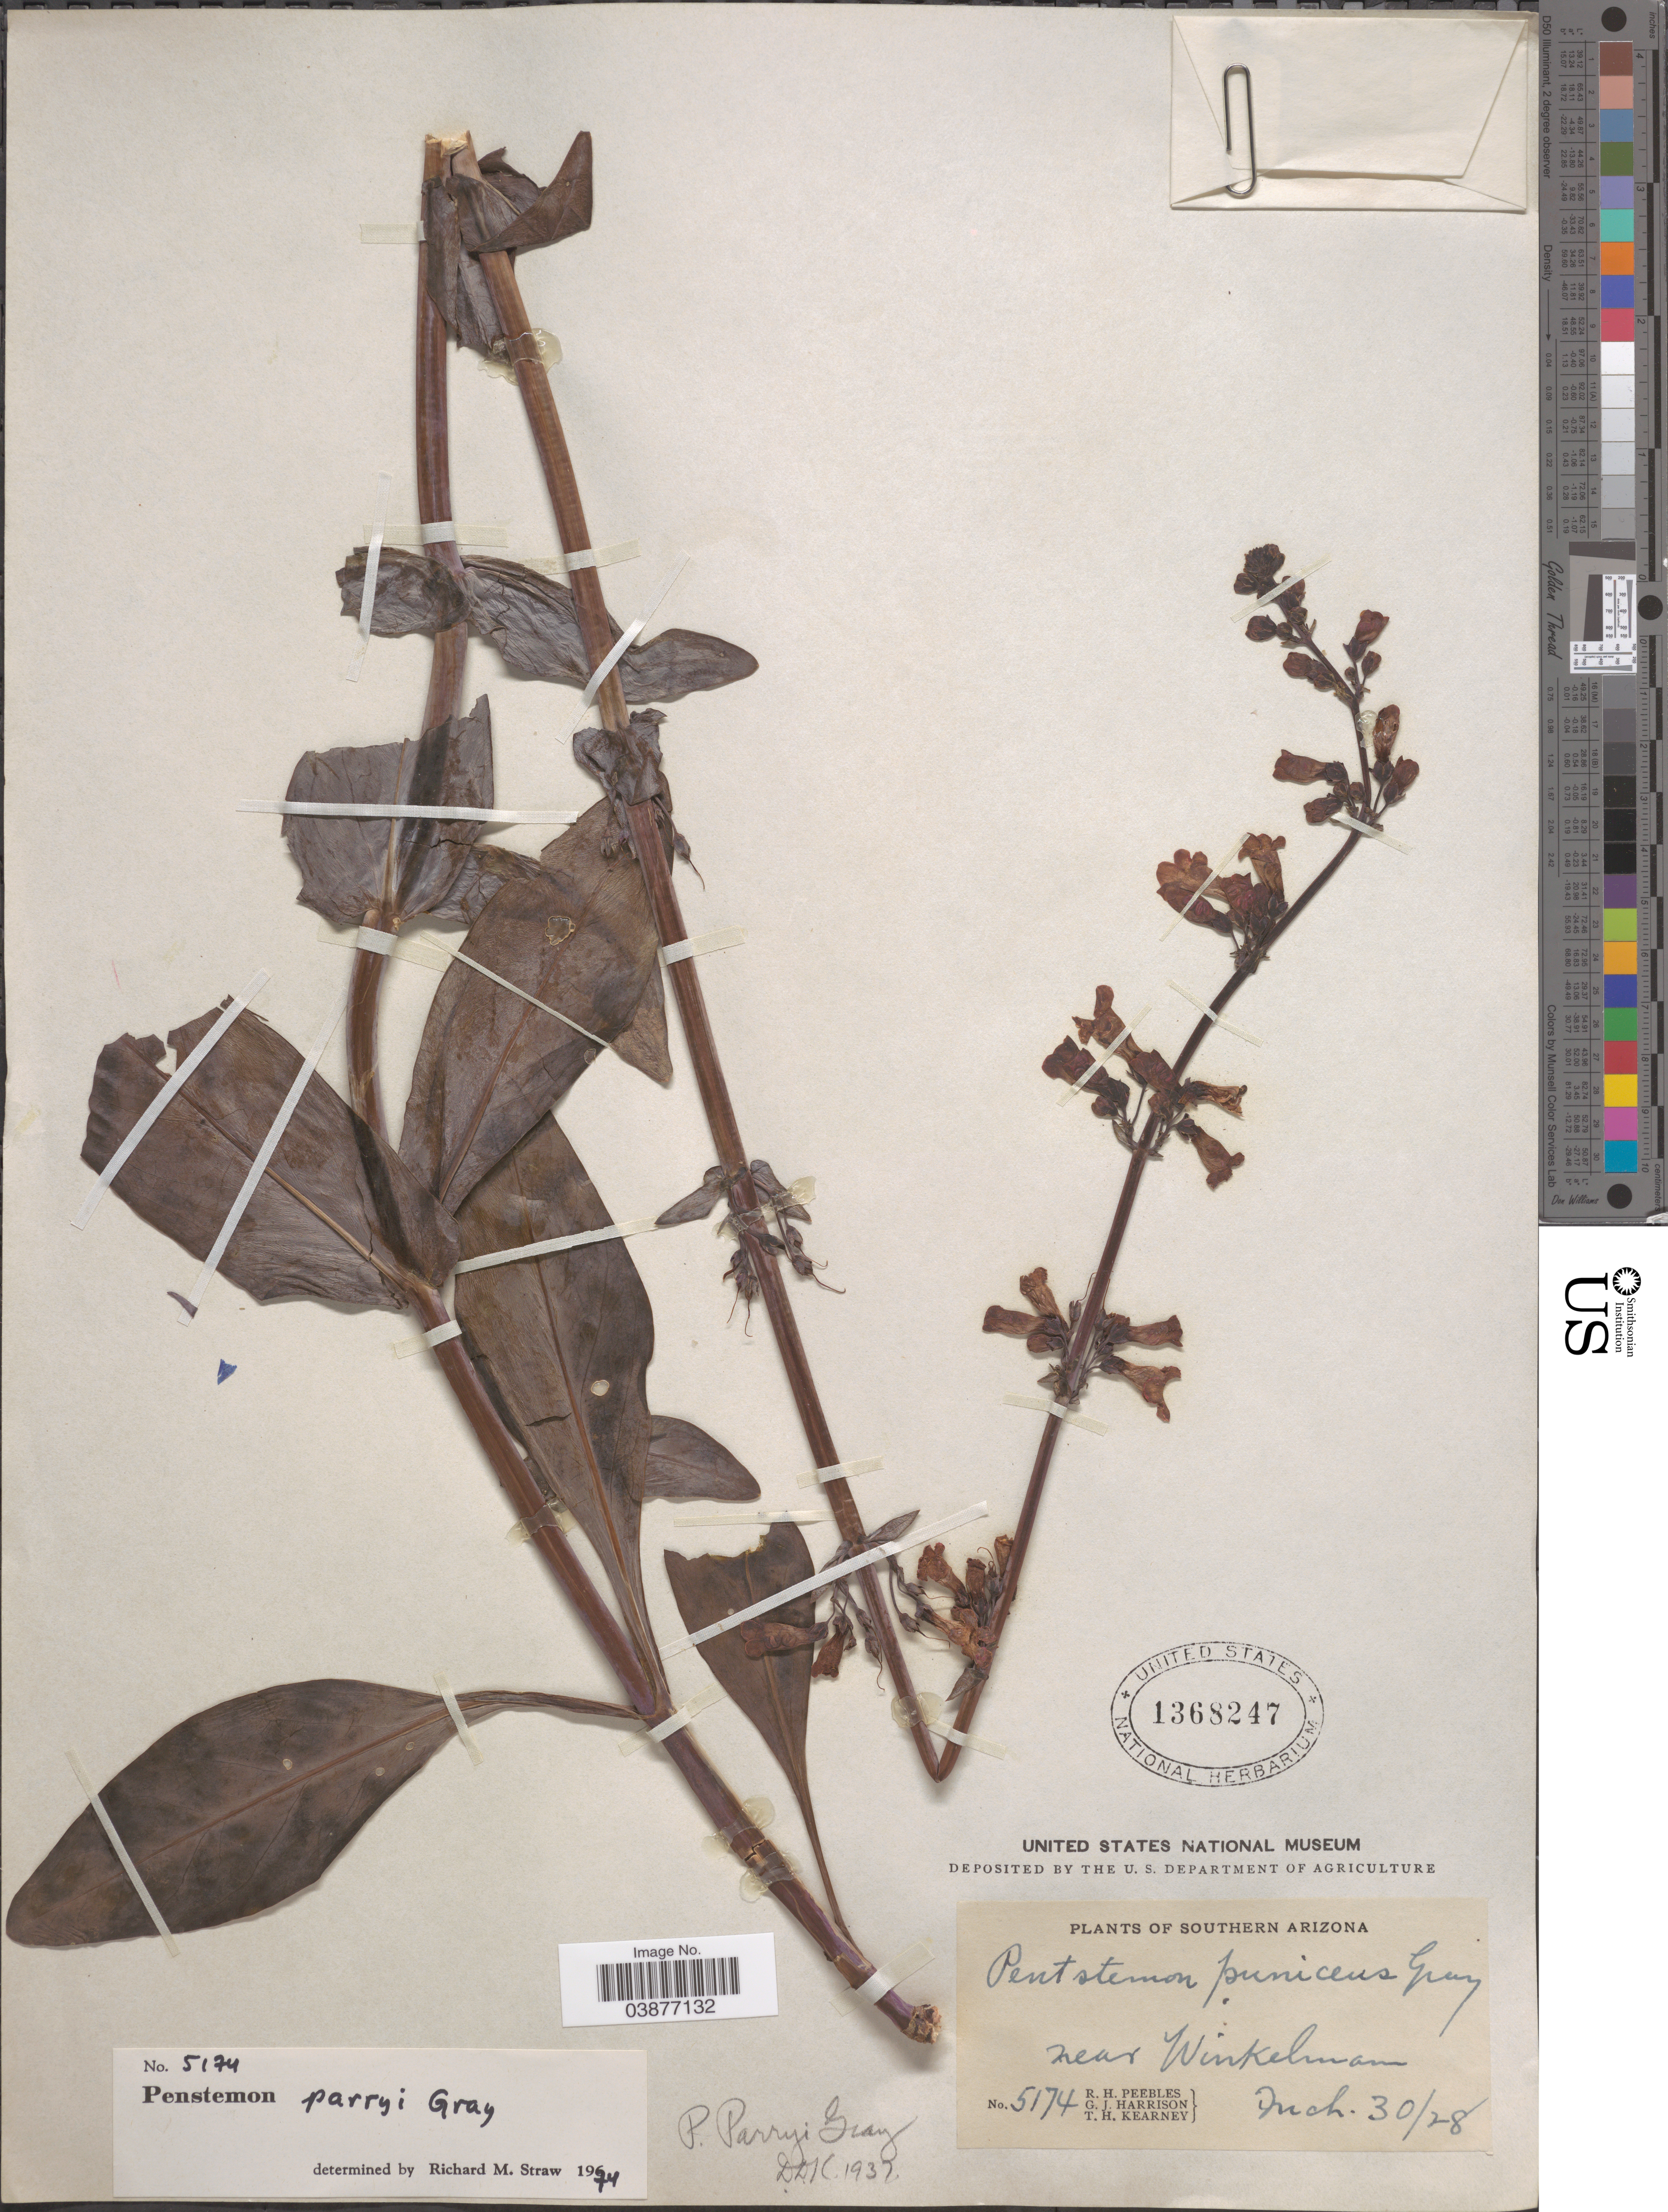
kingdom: Plantae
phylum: Tracheophyta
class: Magnoliopsida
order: Lamiales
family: Plantaginaceae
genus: Penstemon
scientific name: Penstemon parryi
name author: A. Gray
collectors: R. H. Peebles, G. J. Harrison & T. H. Kearney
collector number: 5174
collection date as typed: Transcribed d/m/y: 30/3/28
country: United States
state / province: Arizona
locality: Southern Arizona. Near Winkelman.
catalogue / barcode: US 1368247